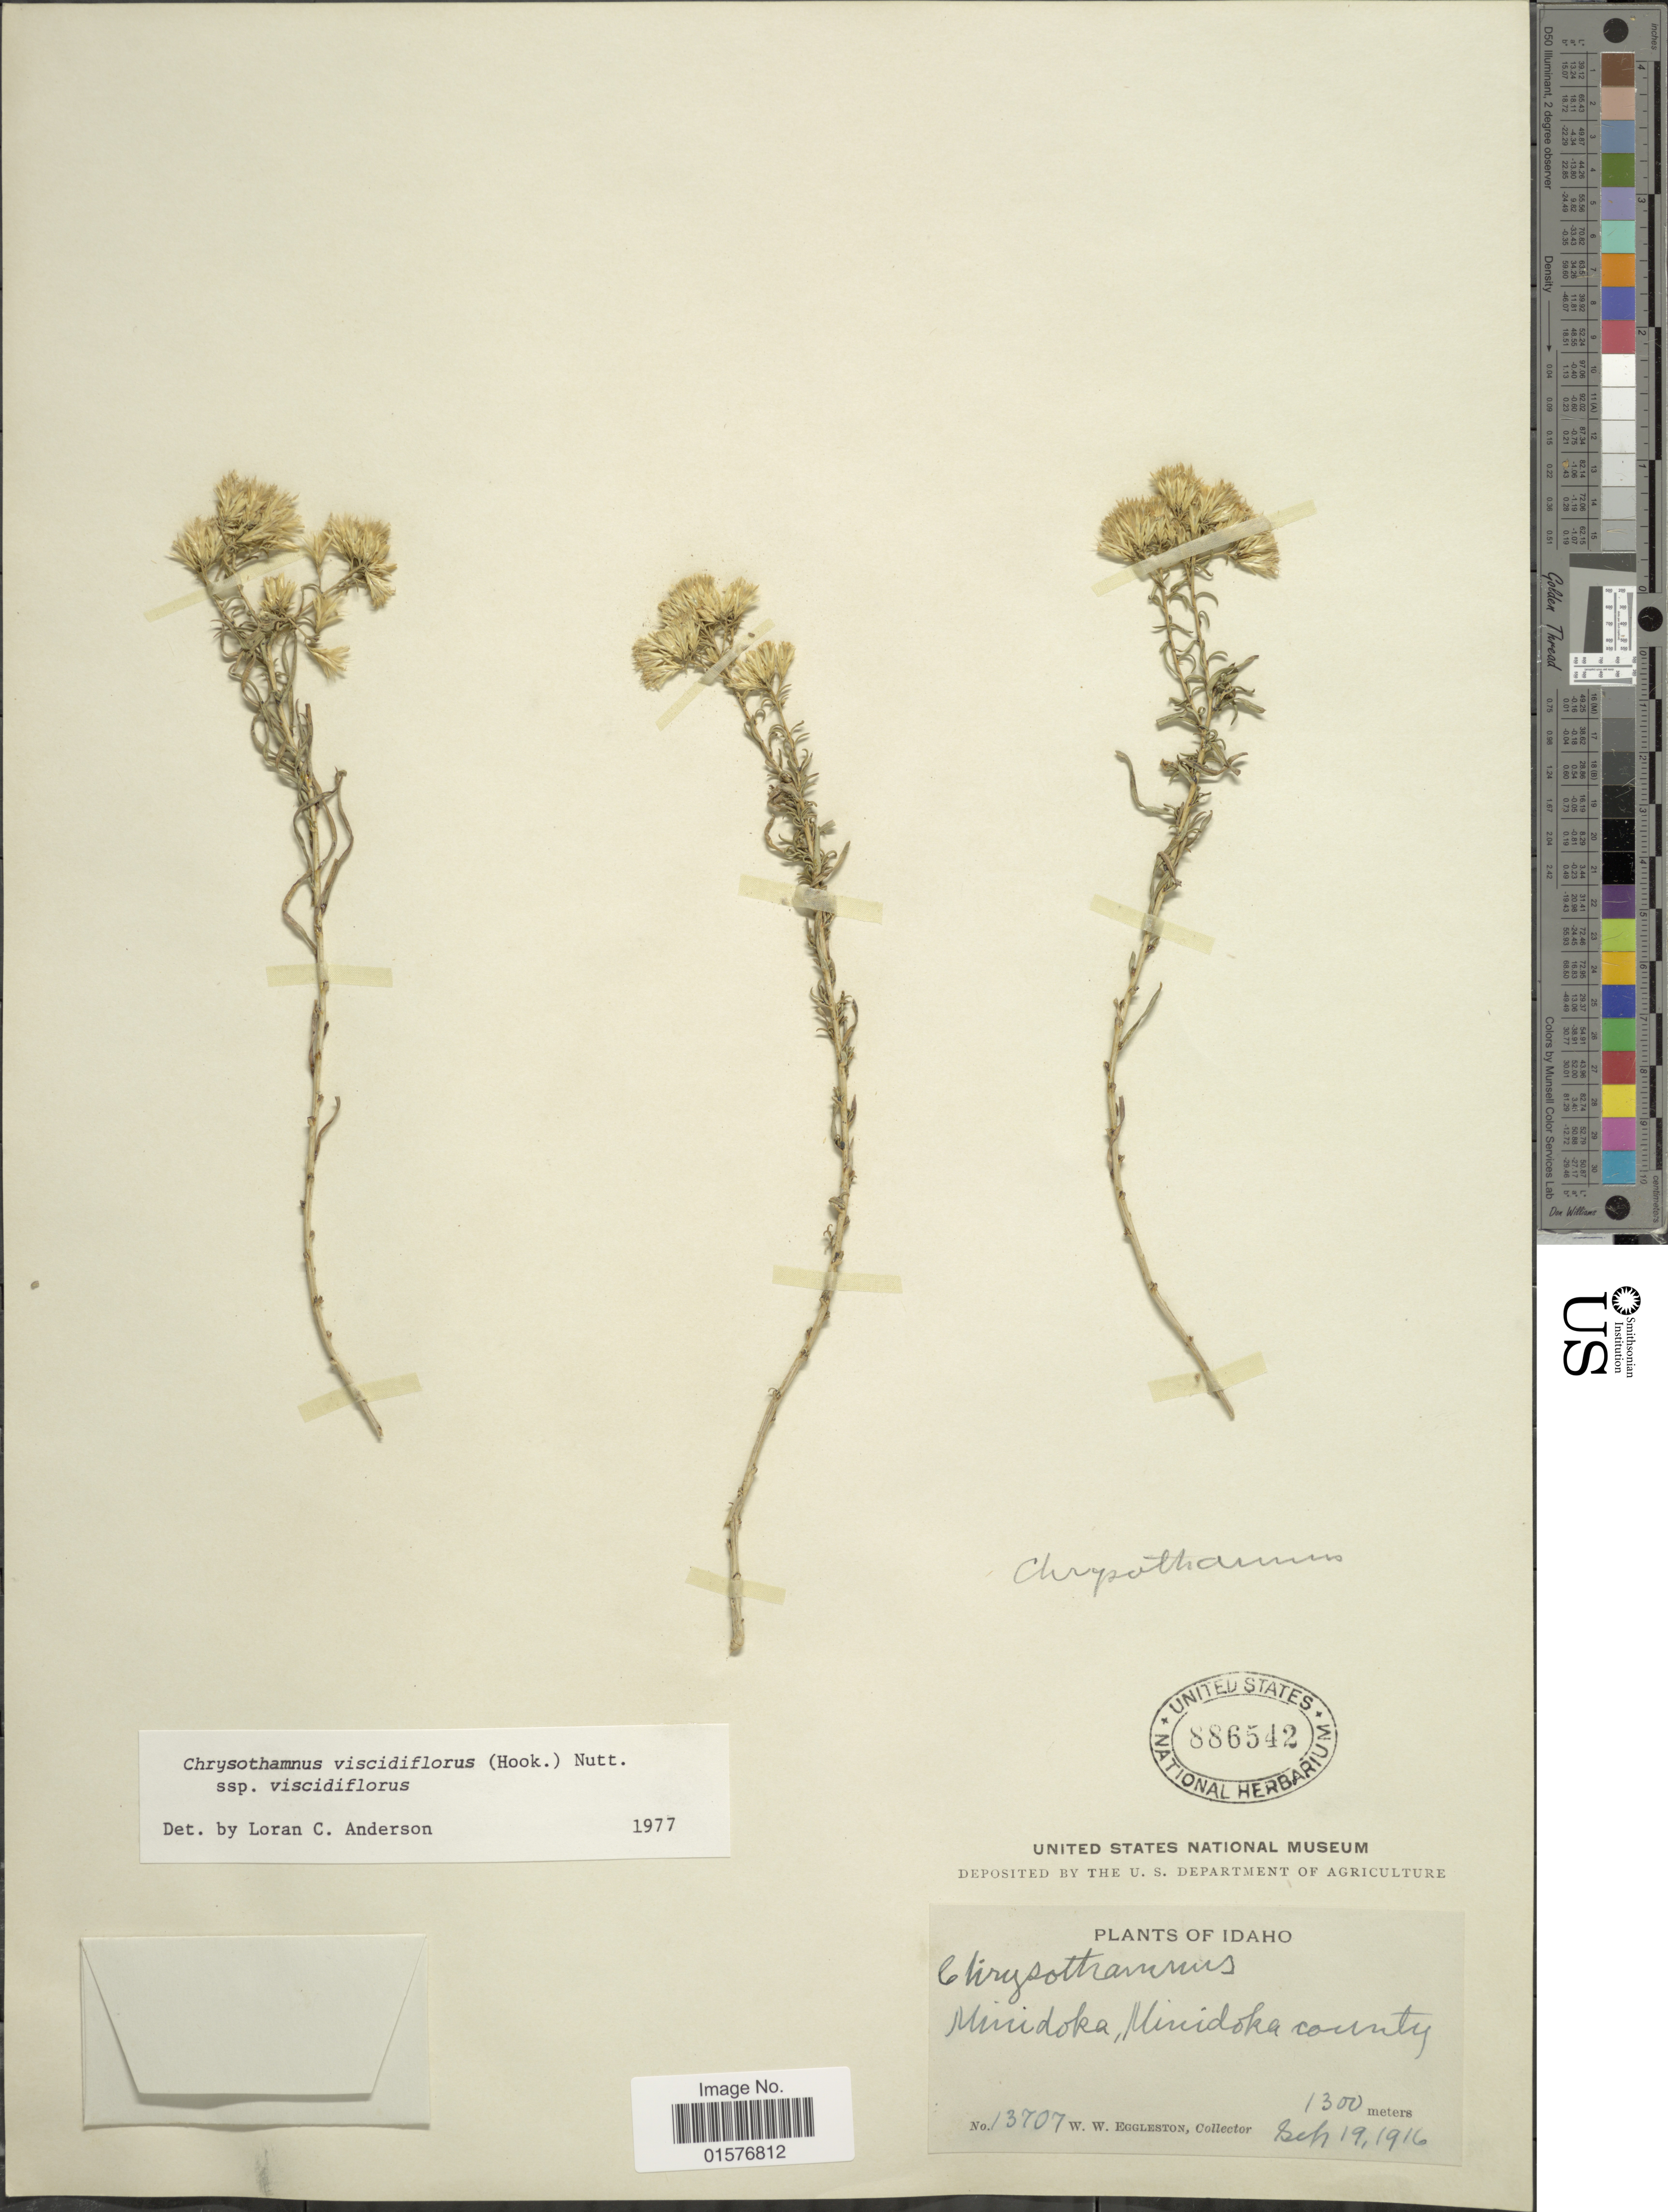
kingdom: Plantae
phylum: Tracheophyta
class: Magnoliopsida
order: Asterales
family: Asteraceae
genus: Chrysothamnus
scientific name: Chrysothamnus viscidiflorus subsp. viscidiflorus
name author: (Hook.) Nutt.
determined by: Urbatsch, Lowell E., Curator (LSU), Louisiana State University (UNITED STATES)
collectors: W. W. Eggleston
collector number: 13707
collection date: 1916-09-19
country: United States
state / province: Idaho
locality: Minidoka, Minidoka County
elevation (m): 1300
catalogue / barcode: US 886542